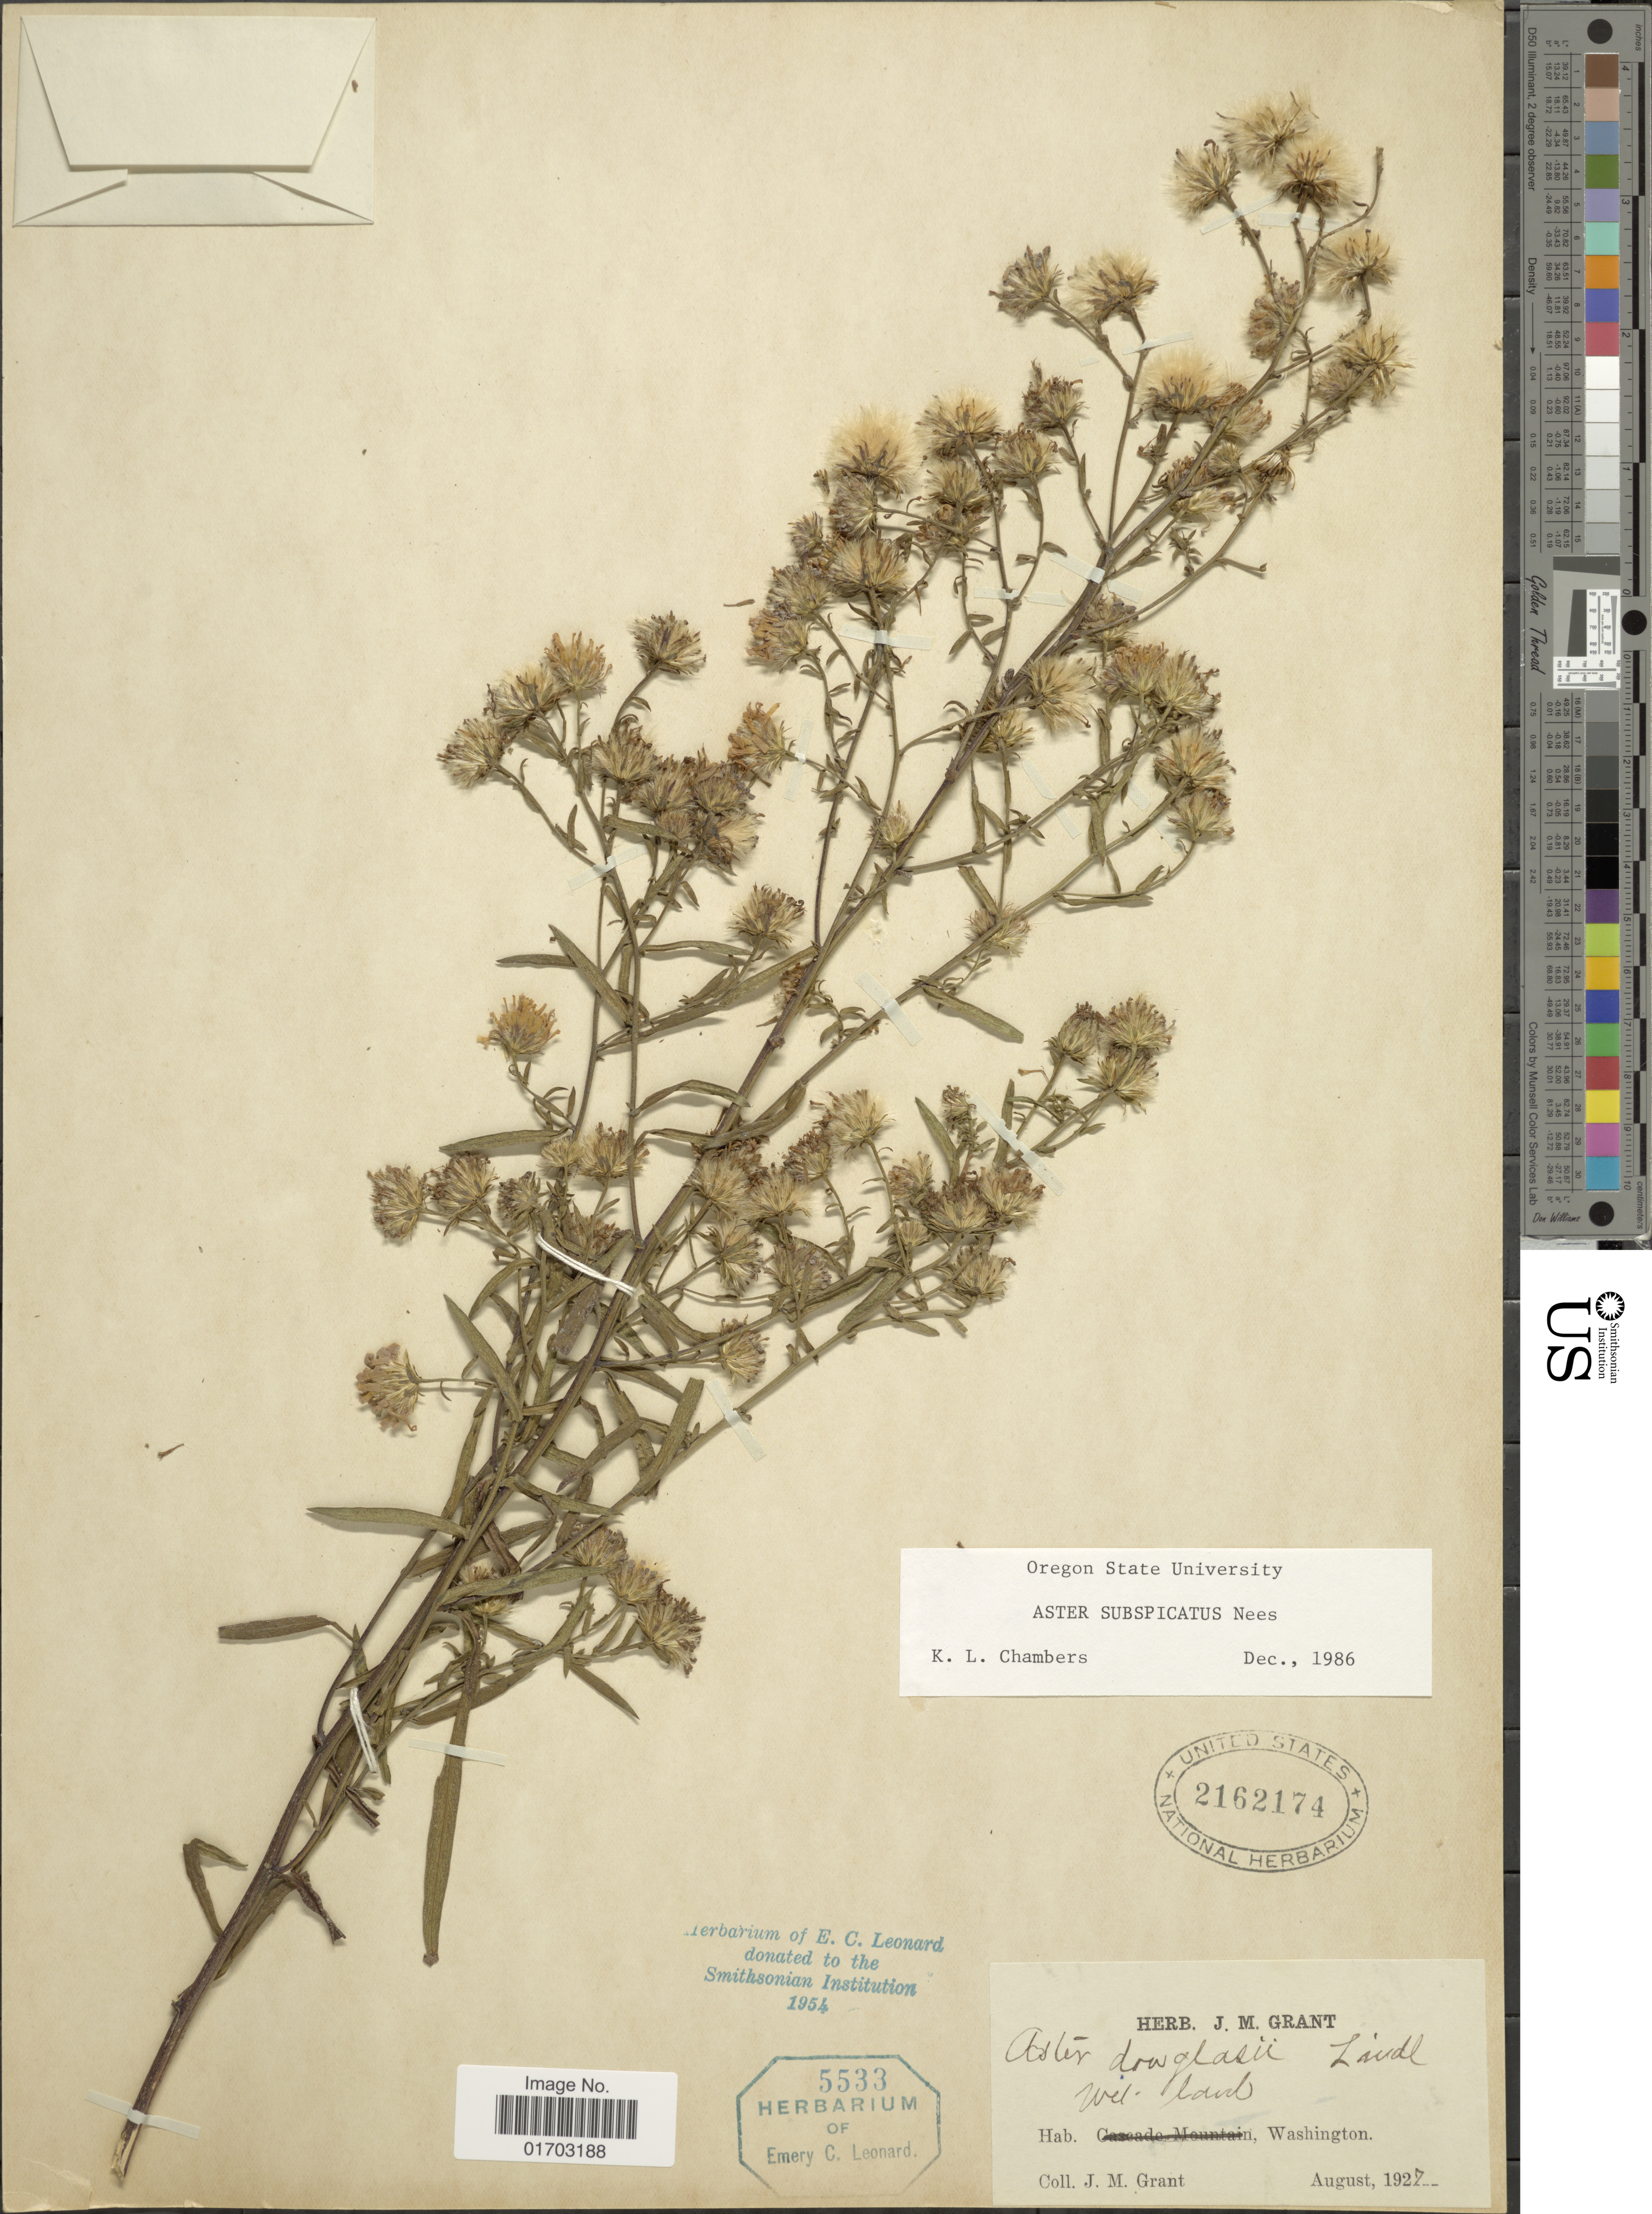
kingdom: Plantae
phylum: Tracheophyta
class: Magnoliopsida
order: Asterales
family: Asteraceae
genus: Symphyotrichum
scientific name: Symphyotrichum subspicatum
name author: (Nees) G.L. Nesom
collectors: J. M. Grant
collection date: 1927-08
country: United States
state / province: Washington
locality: Wet land.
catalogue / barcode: US 2162174